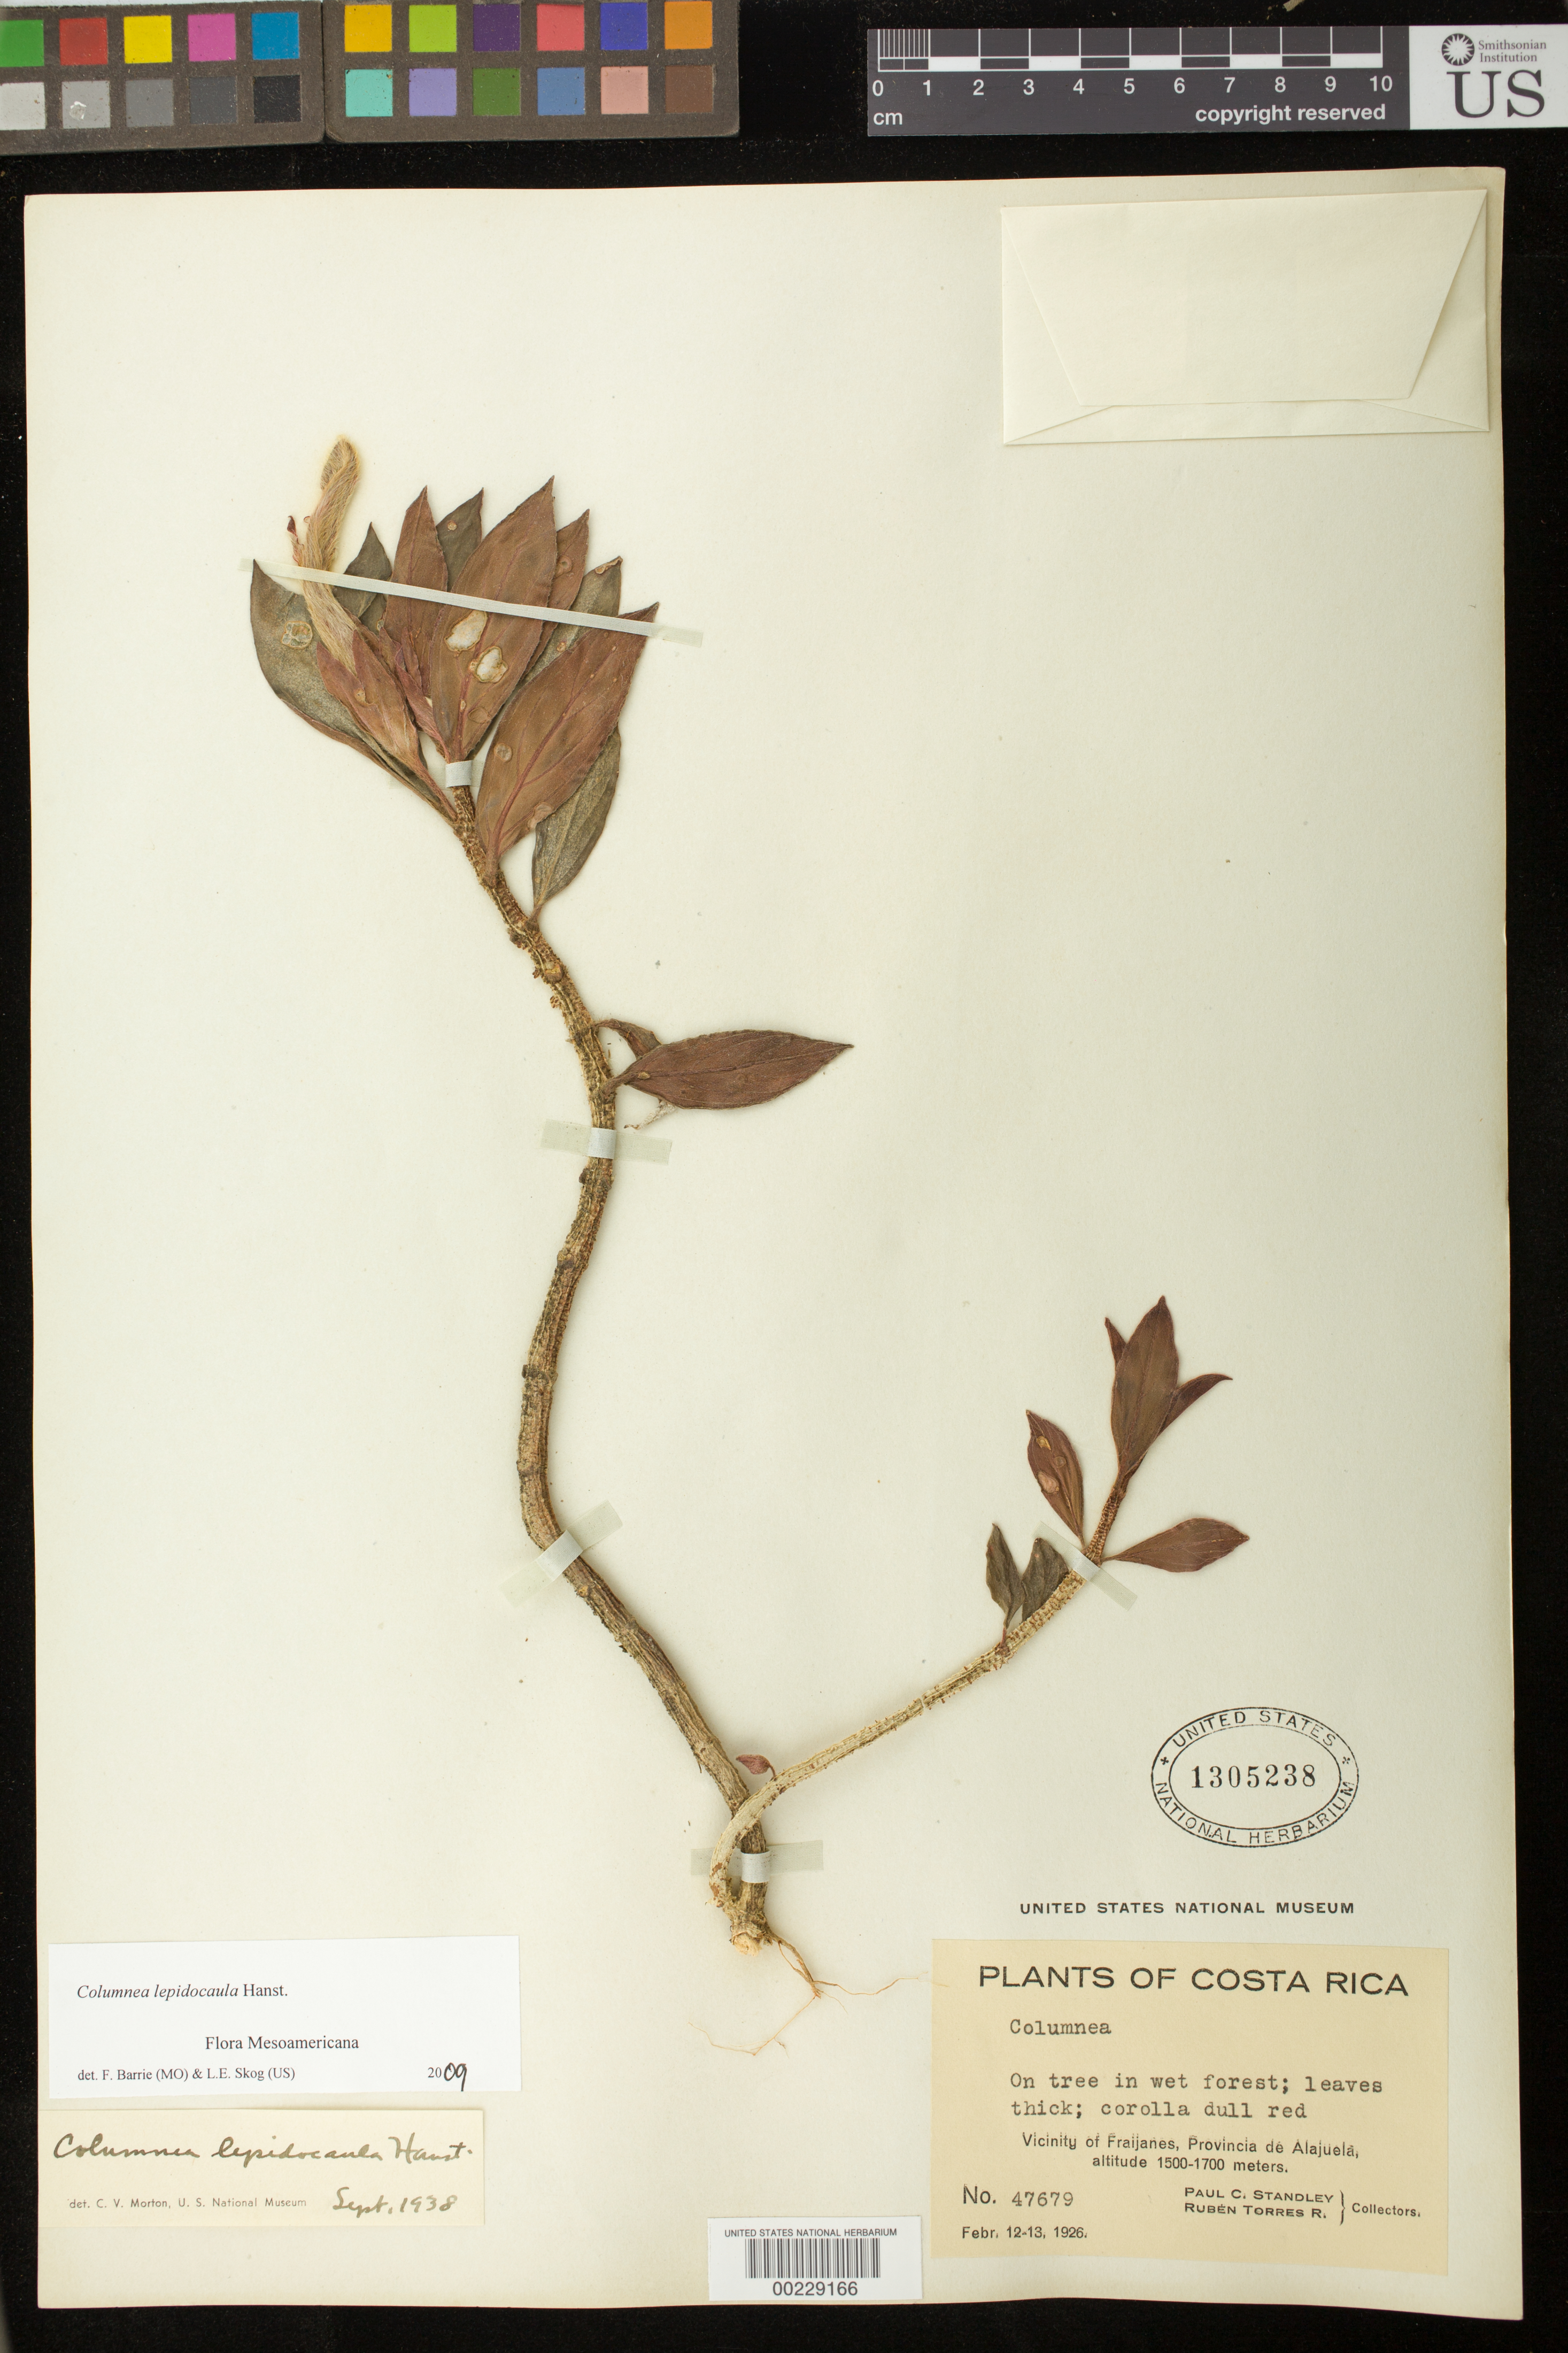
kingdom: Plantae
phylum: Tracheophyta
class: Magnoliopsida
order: Lamiales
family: Gesneriaceae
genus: Columnea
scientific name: Columnea lepidocaula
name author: Hanst.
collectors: P. C. Standley & R. Torres R.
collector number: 47679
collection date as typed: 12-13 Feb 1926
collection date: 1926-02-12/1926-02-13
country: Costa Rica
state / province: Alajuela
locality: Vicinity of Fraijanes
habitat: On tree in wet forest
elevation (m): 1500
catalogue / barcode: US 1305238